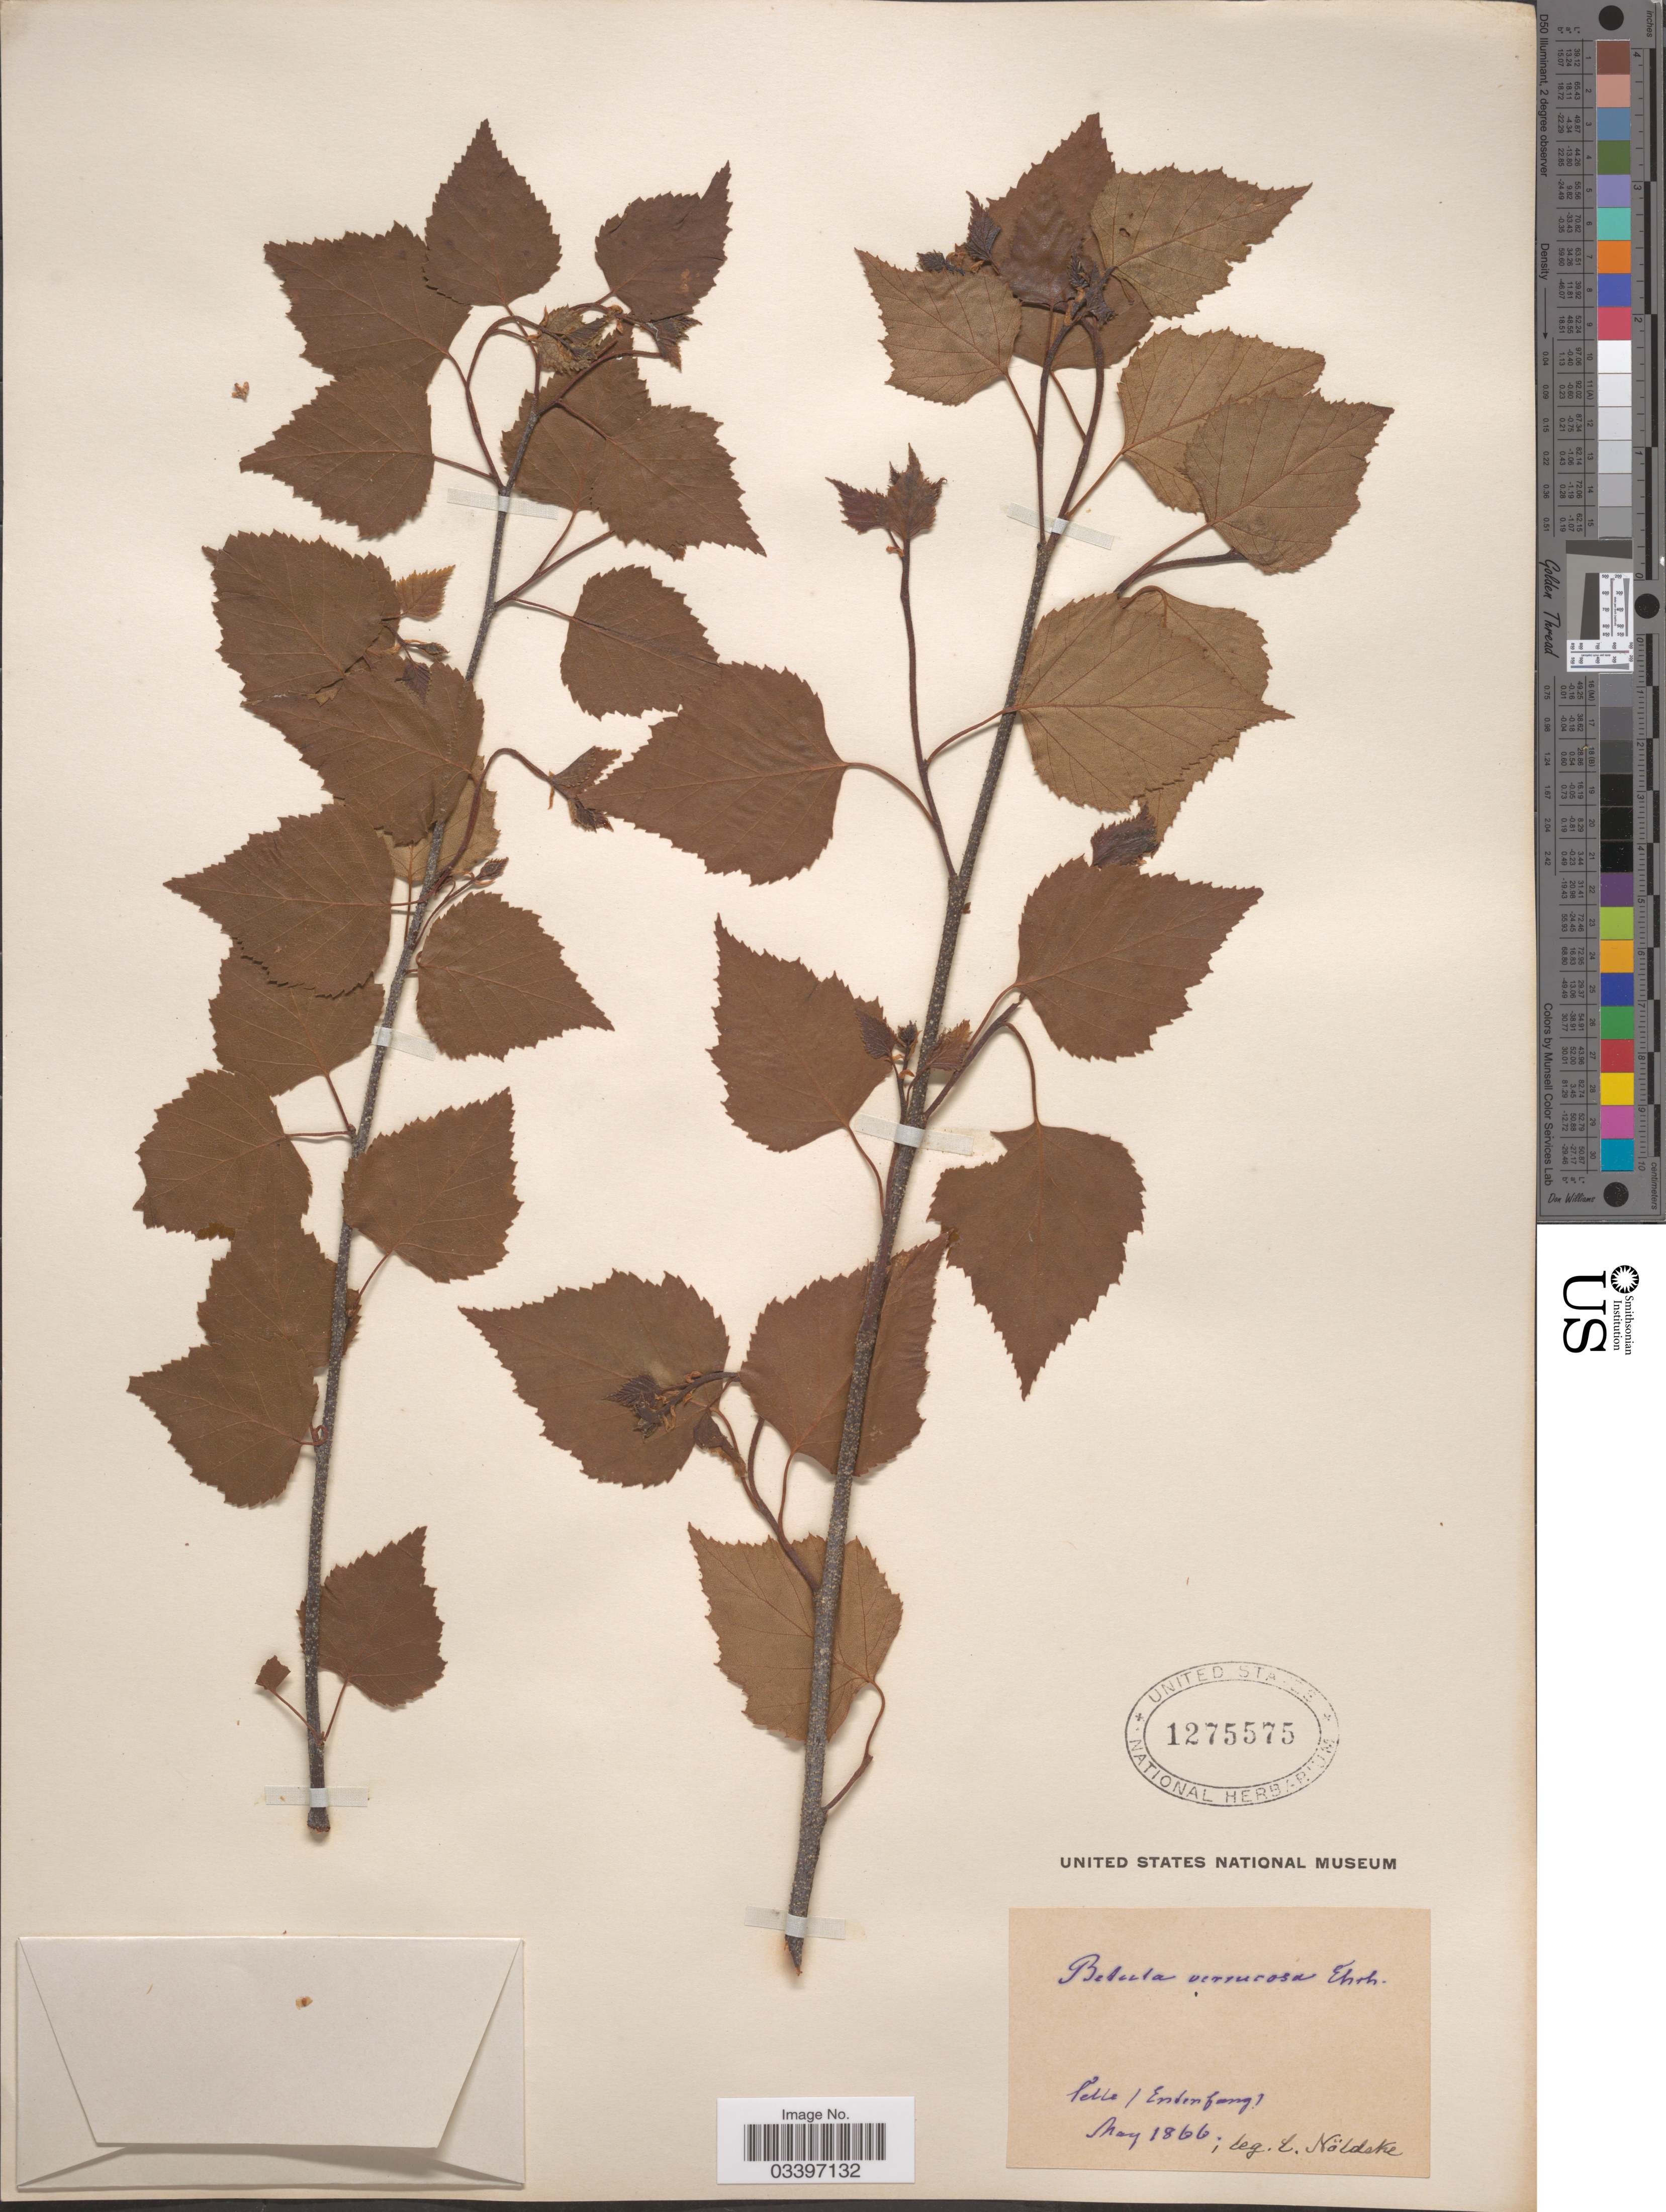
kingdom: Plantae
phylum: Tracheophyta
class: Magnoliopsida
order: Fagales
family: Betulaceae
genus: Betula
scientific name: Betula verrucosa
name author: Ehrh.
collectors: L. Nöldeke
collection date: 1866-05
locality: Elle (Endenfang [interpreted]). [interpreted]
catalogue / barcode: US 1275575